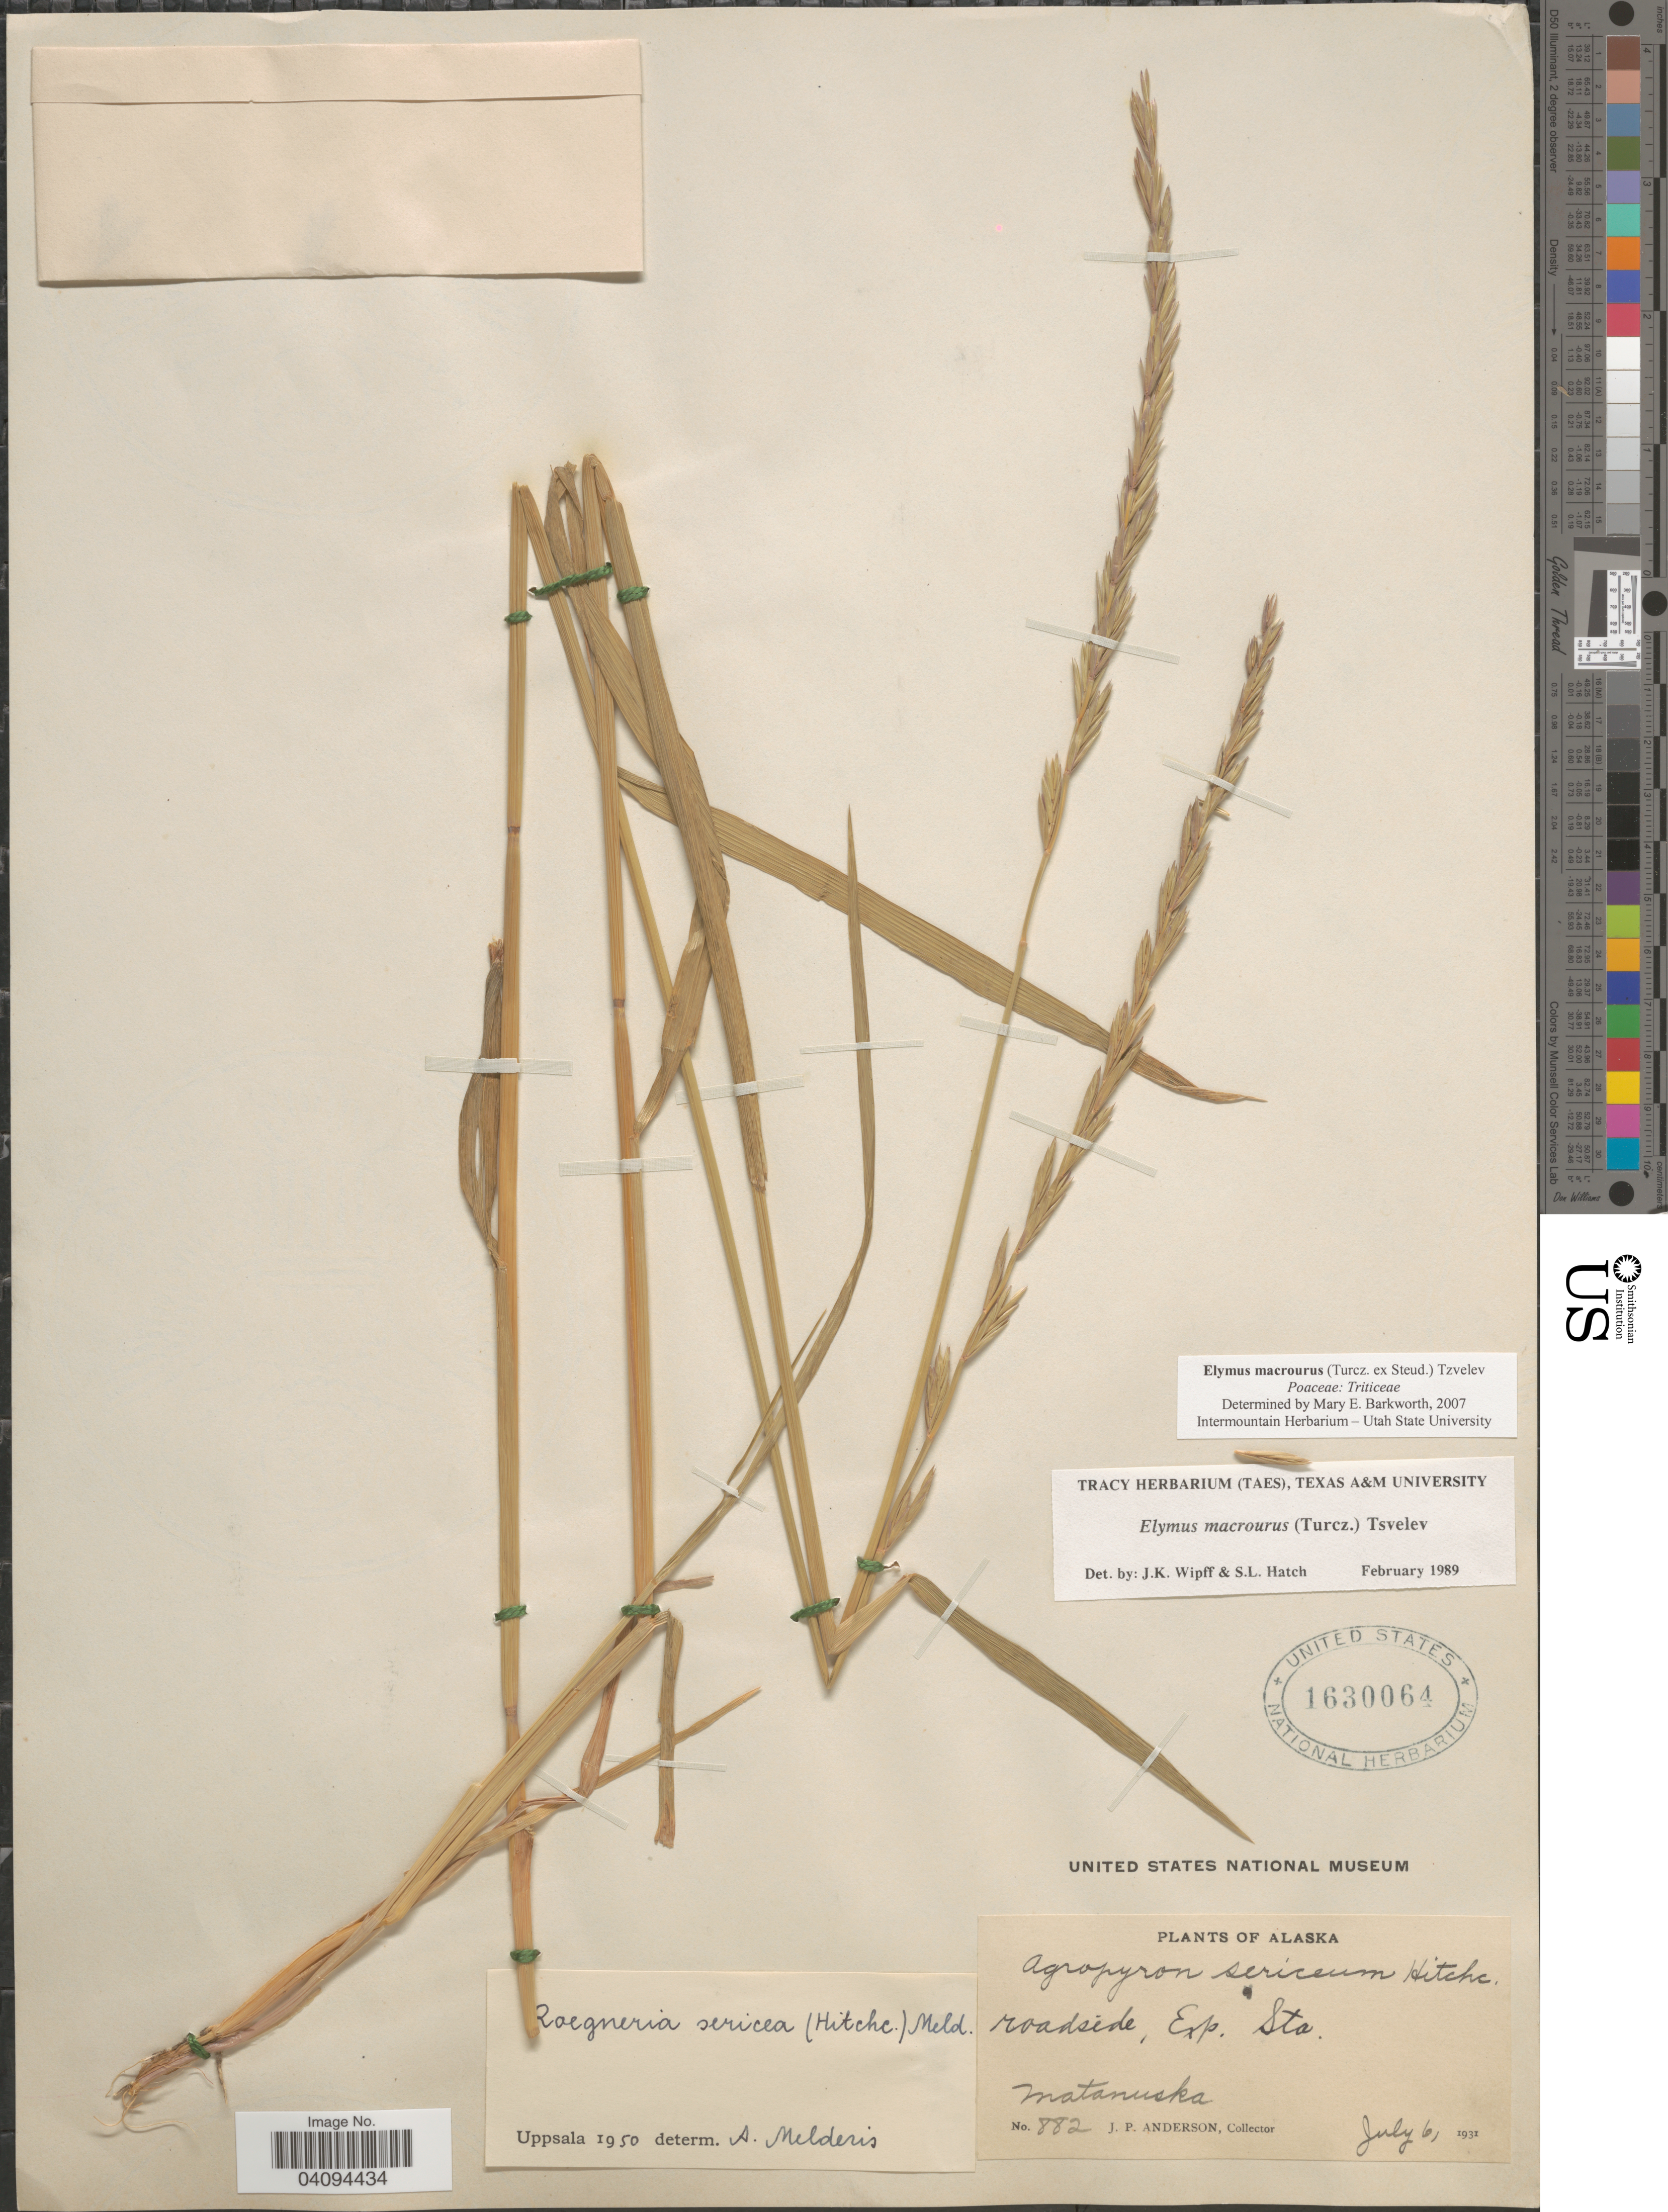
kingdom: Plantae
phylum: Tracheophyta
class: Liliopsida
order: Poales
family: Poaceae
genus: Elymus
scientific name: Elymus macrourus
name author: (Turcz. ex Steud.) Tzvelev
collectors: J. P. Anderson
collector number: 882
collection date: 1931-07-06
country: United States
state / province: Alaska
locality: Roadside, Exp. Sta. Matanuska.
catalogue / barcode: US 1630064